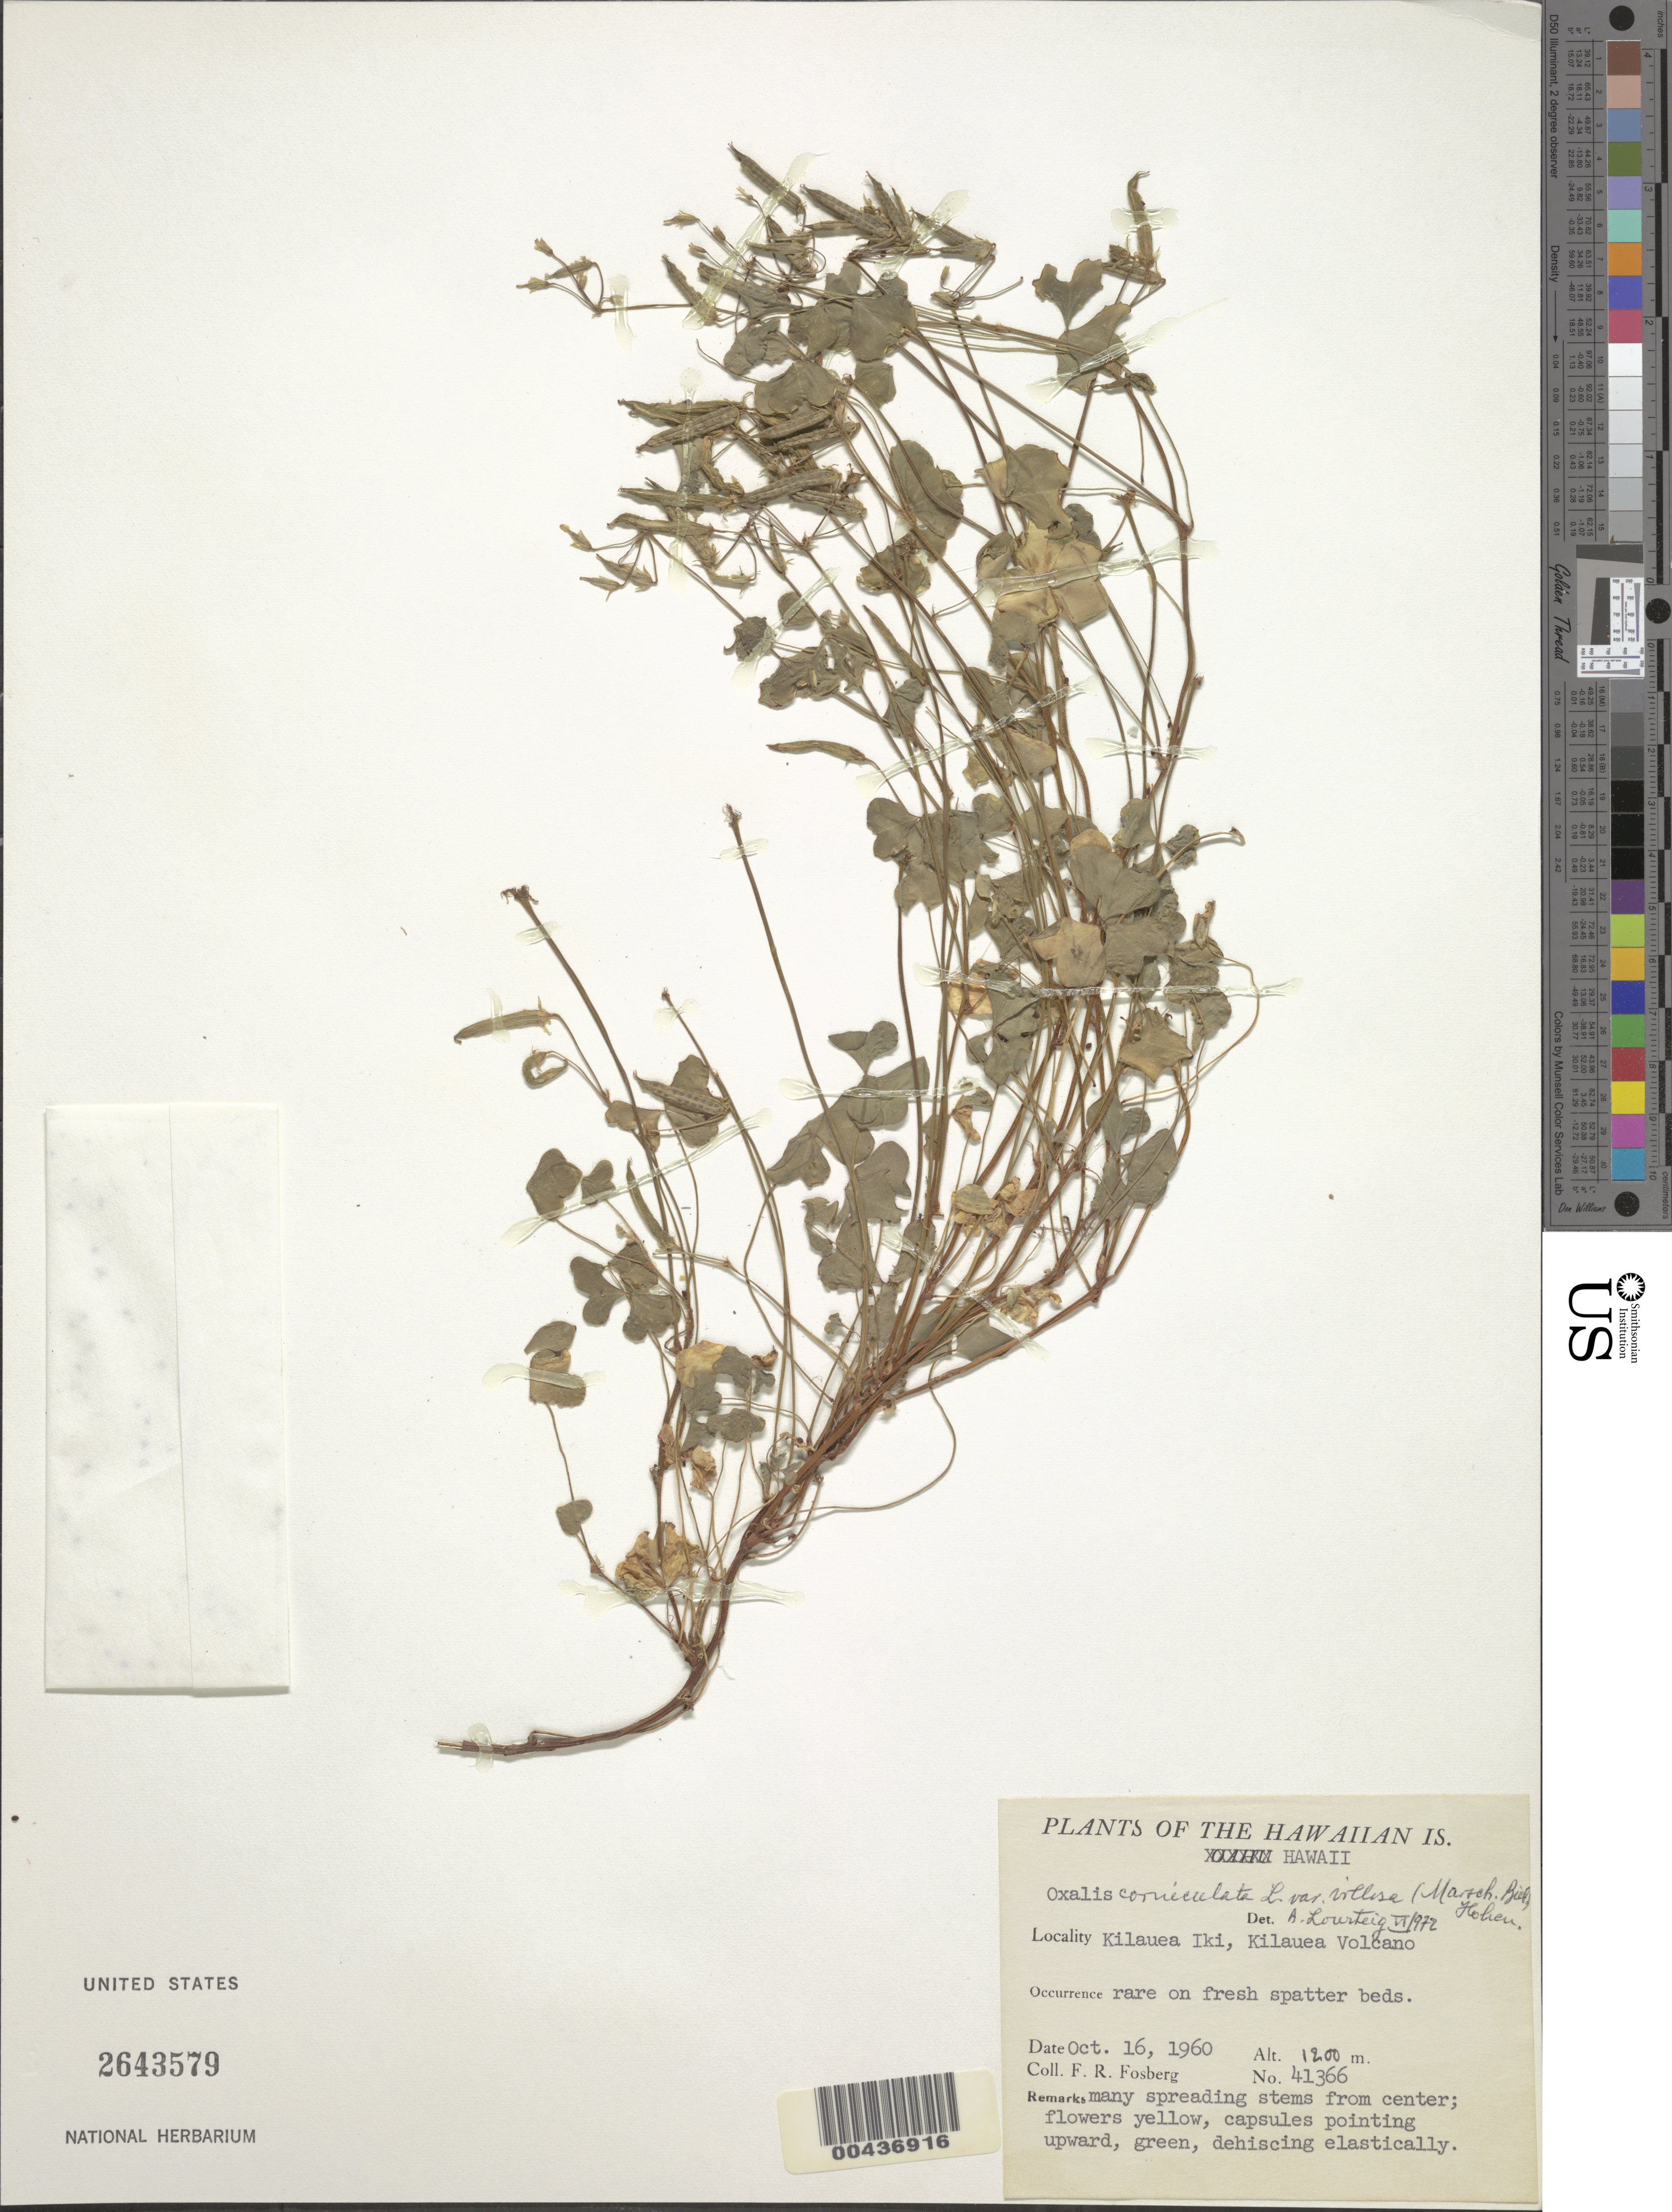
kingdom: Plantae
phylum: Tracheophyta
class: Magnoliopsida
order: Oxalidales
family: Oxalidaceae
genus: Oxalis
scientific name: Oxalis corniculata var. villosa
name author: (M. Bieb.) Hohen.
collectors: F. R. Fosberg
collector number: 41366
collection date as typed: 16 Oct 1960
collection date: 1960-10-16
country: United States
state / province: Hawaii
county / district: Hawaii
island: Hawaii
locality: Kilauea Iki, Kilauea Volcano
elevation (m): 1200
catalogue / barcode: US 2643579